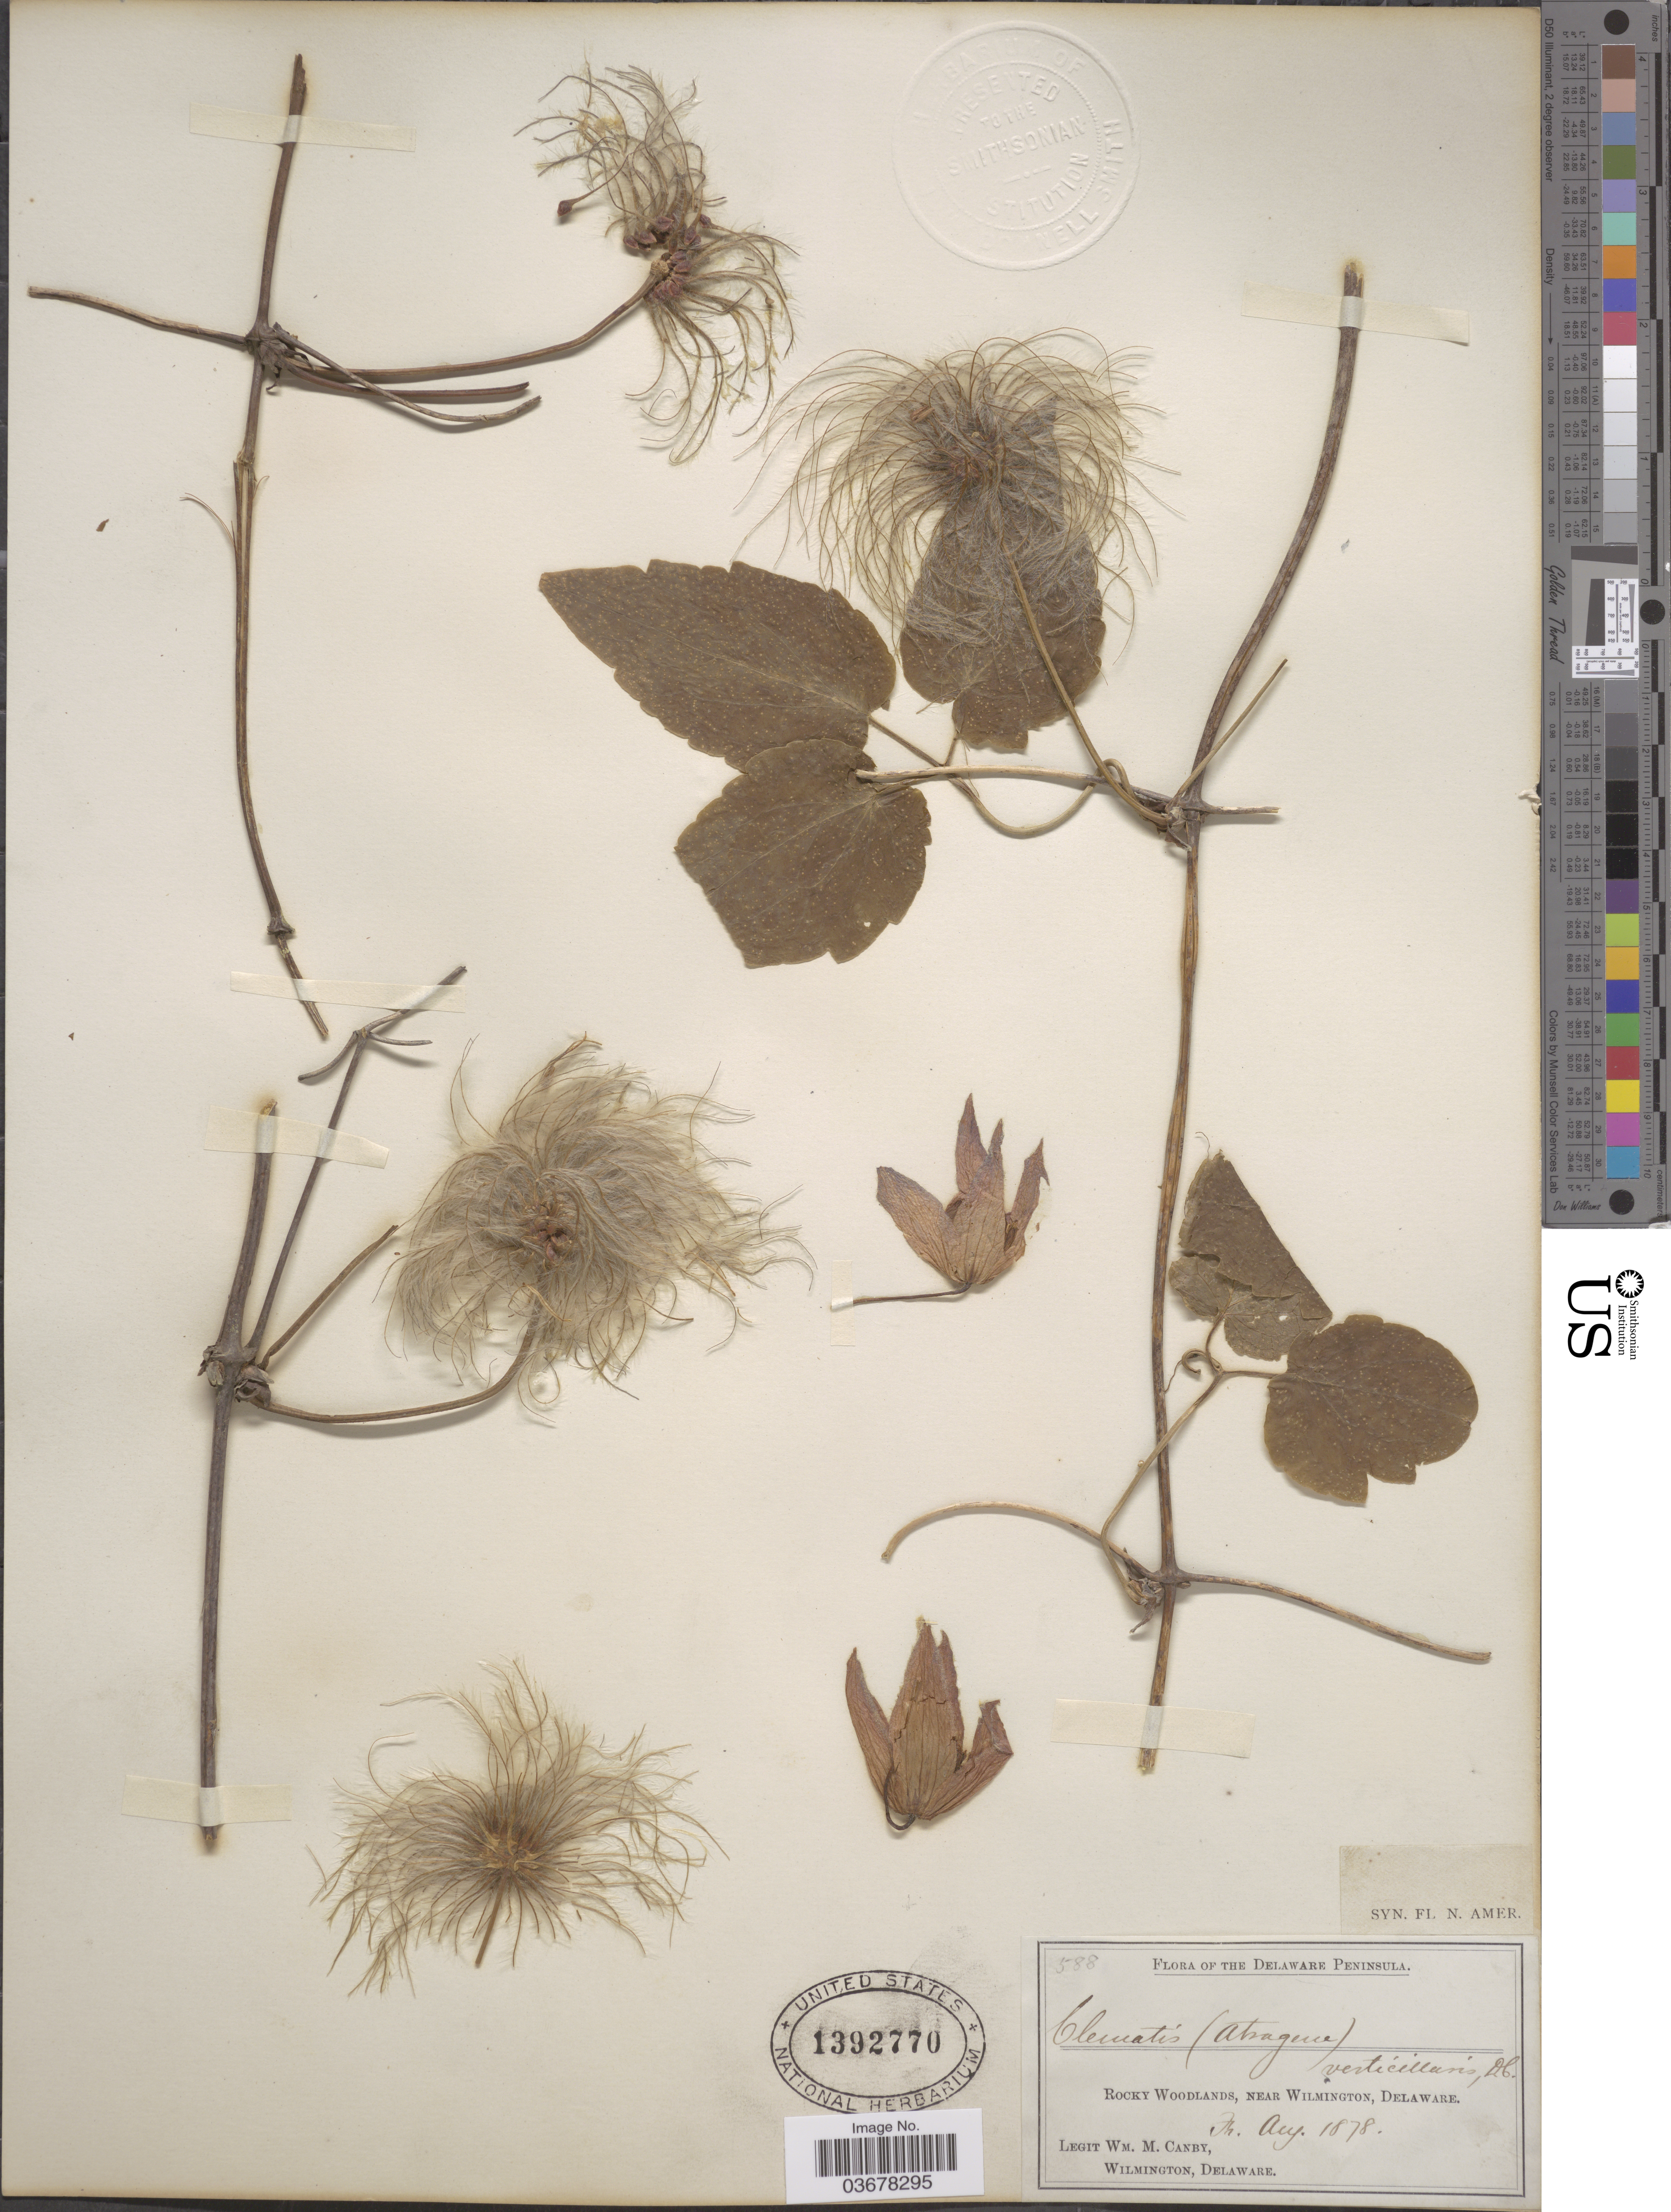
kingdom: Plantae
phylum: Tracheophyta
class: Magnoliopsida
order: Ranunculales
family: Ranunculaceae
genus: Clematis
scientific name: Clematis verticillaris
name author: DC.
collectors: W. M. Canby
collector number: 588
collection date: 1878-08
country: United States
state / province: Delaware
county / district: New Castle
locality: Delaware Peninsula. Near Wilmington.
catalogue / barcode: US 1392770